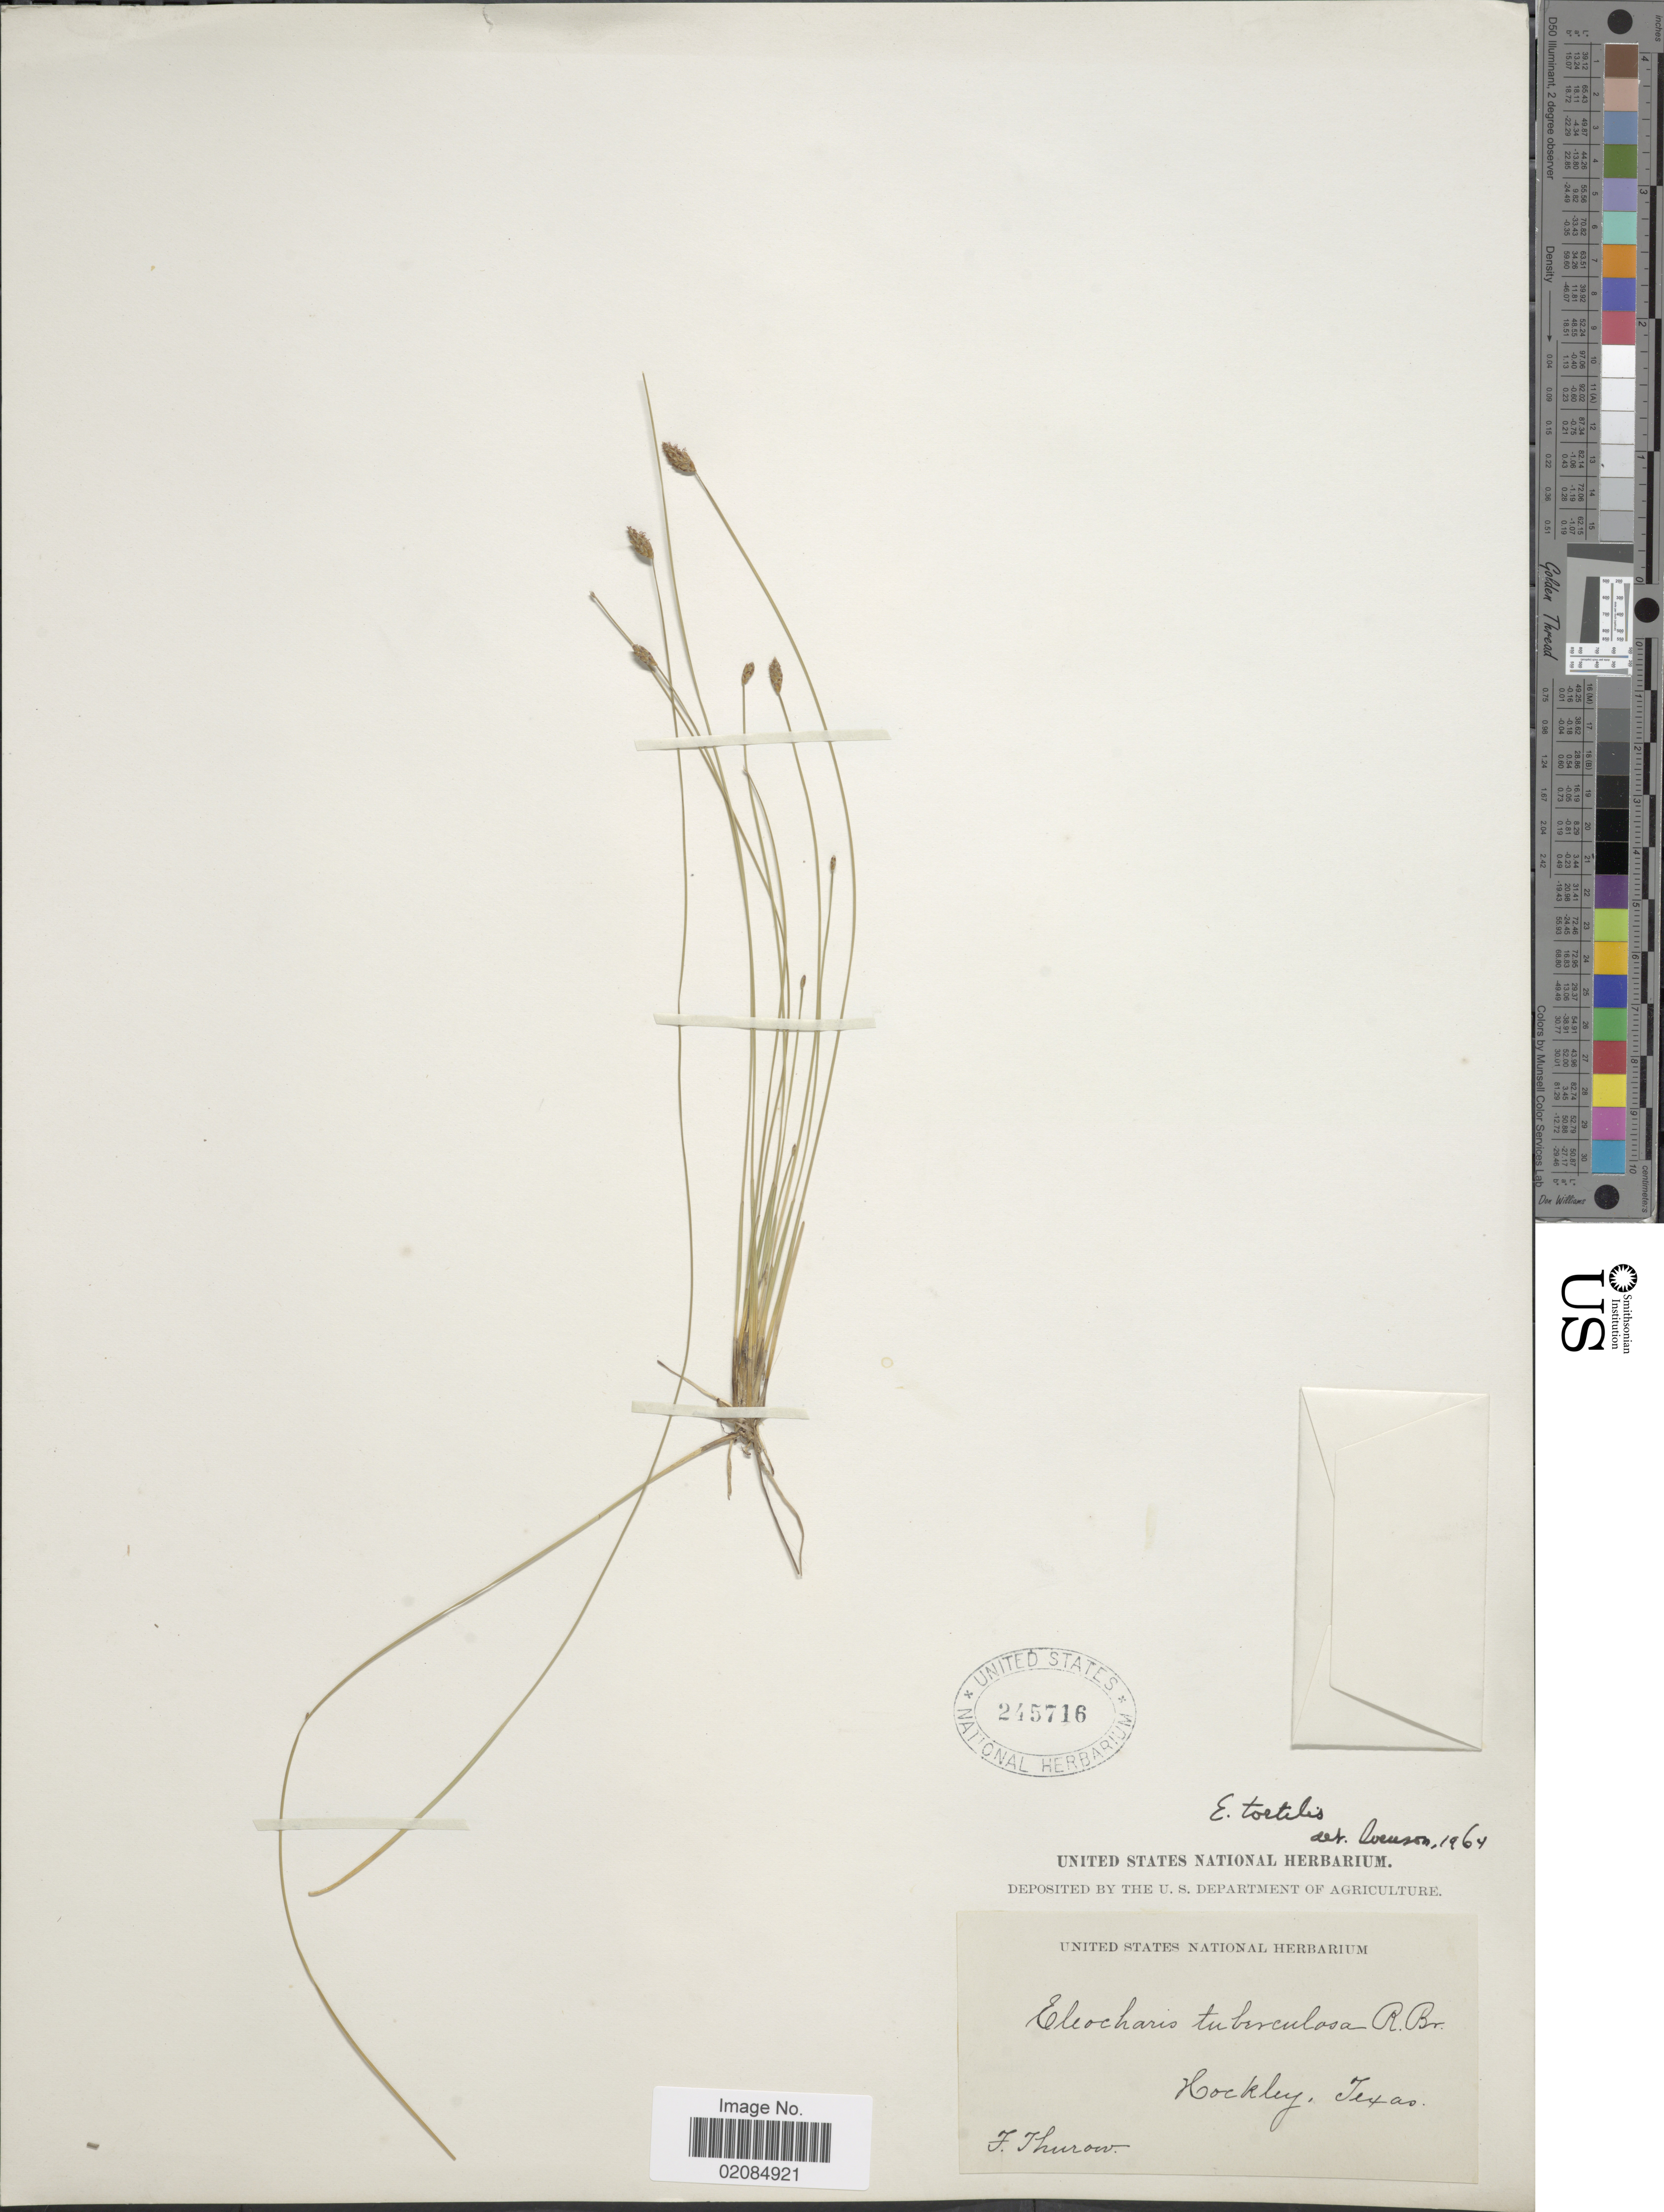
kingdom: Plantae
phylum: Tracheophyta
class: Liliopsida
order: Poales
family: Cyperaceae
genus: Eleocharis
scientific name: Eleocharis tortilis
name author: (Link) Schult.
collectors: F. W. Thurow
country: United States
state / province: Texas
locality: Hockley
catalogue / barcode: US 245716